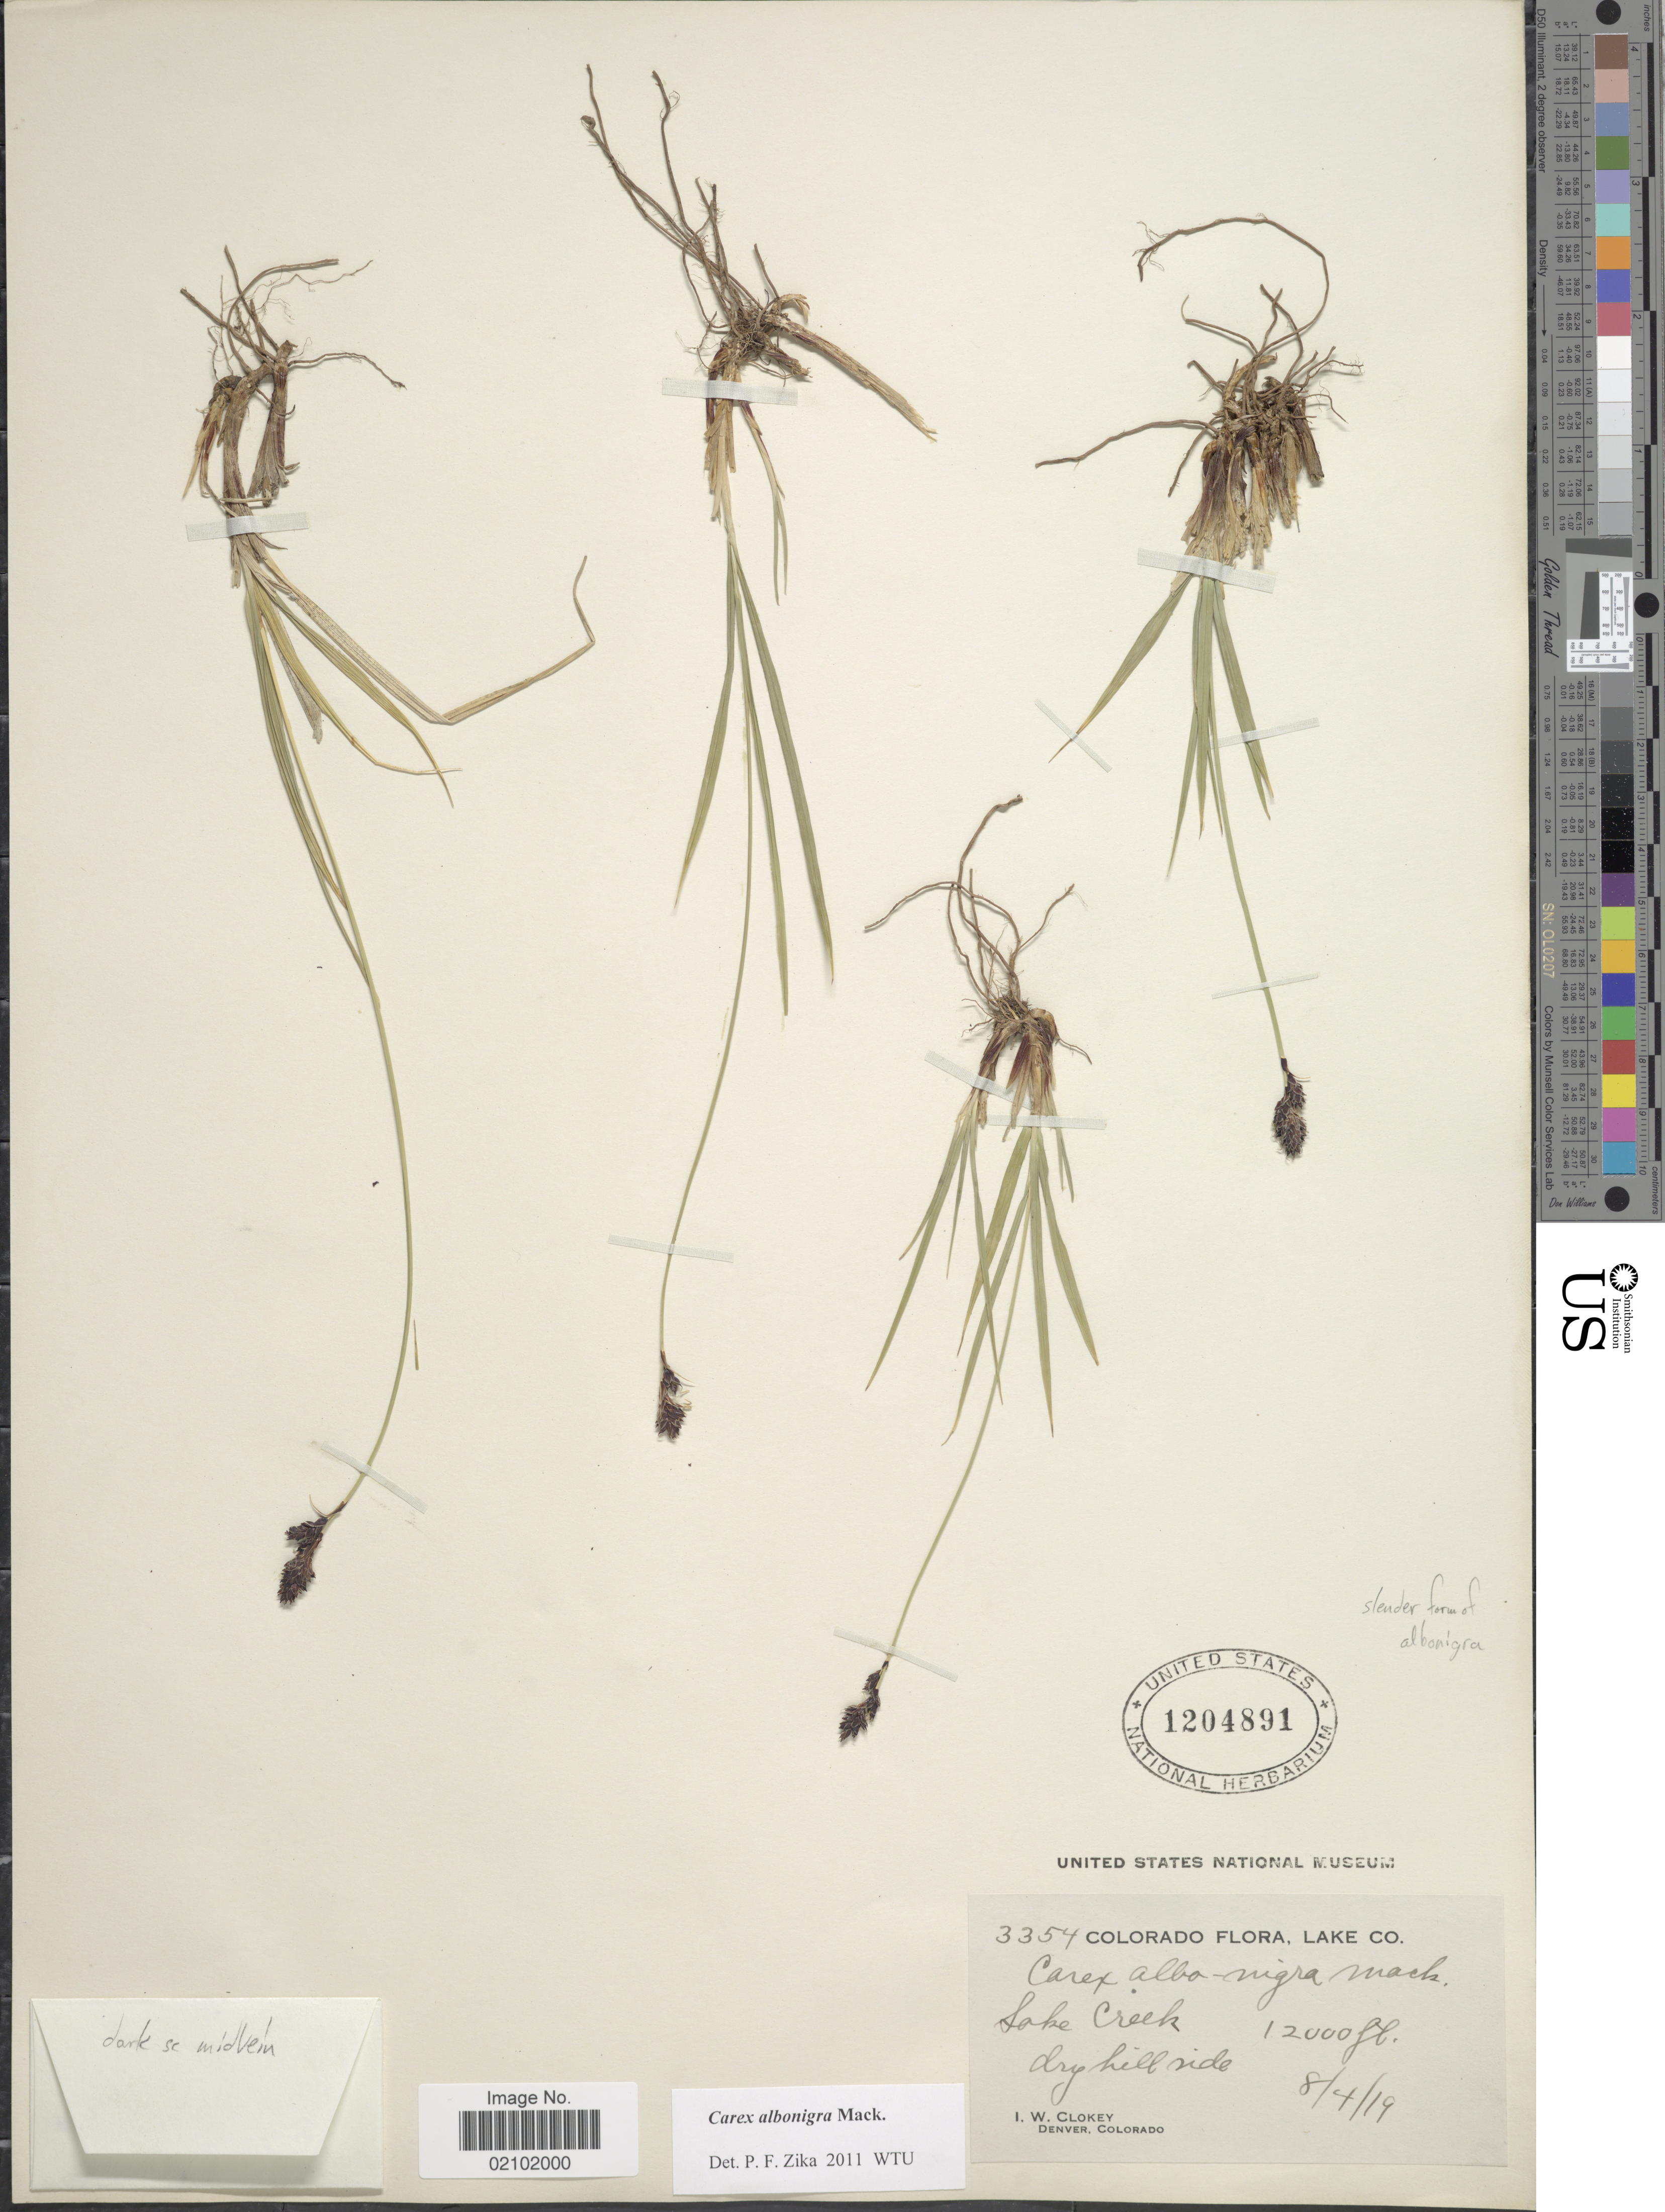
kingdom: Plantae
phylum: Tracheophyta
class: Liliopsida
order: Poales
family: Cyperaceae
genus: Carex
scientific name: Carex albonigra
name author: Mack.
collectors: I. W. Clokey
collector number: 3354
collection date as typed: Transcribed d/m/y: 4/8/19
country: United States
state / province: Colorado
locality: Lake Co. Lake Creek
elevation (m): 3658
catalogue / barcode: US 1204891